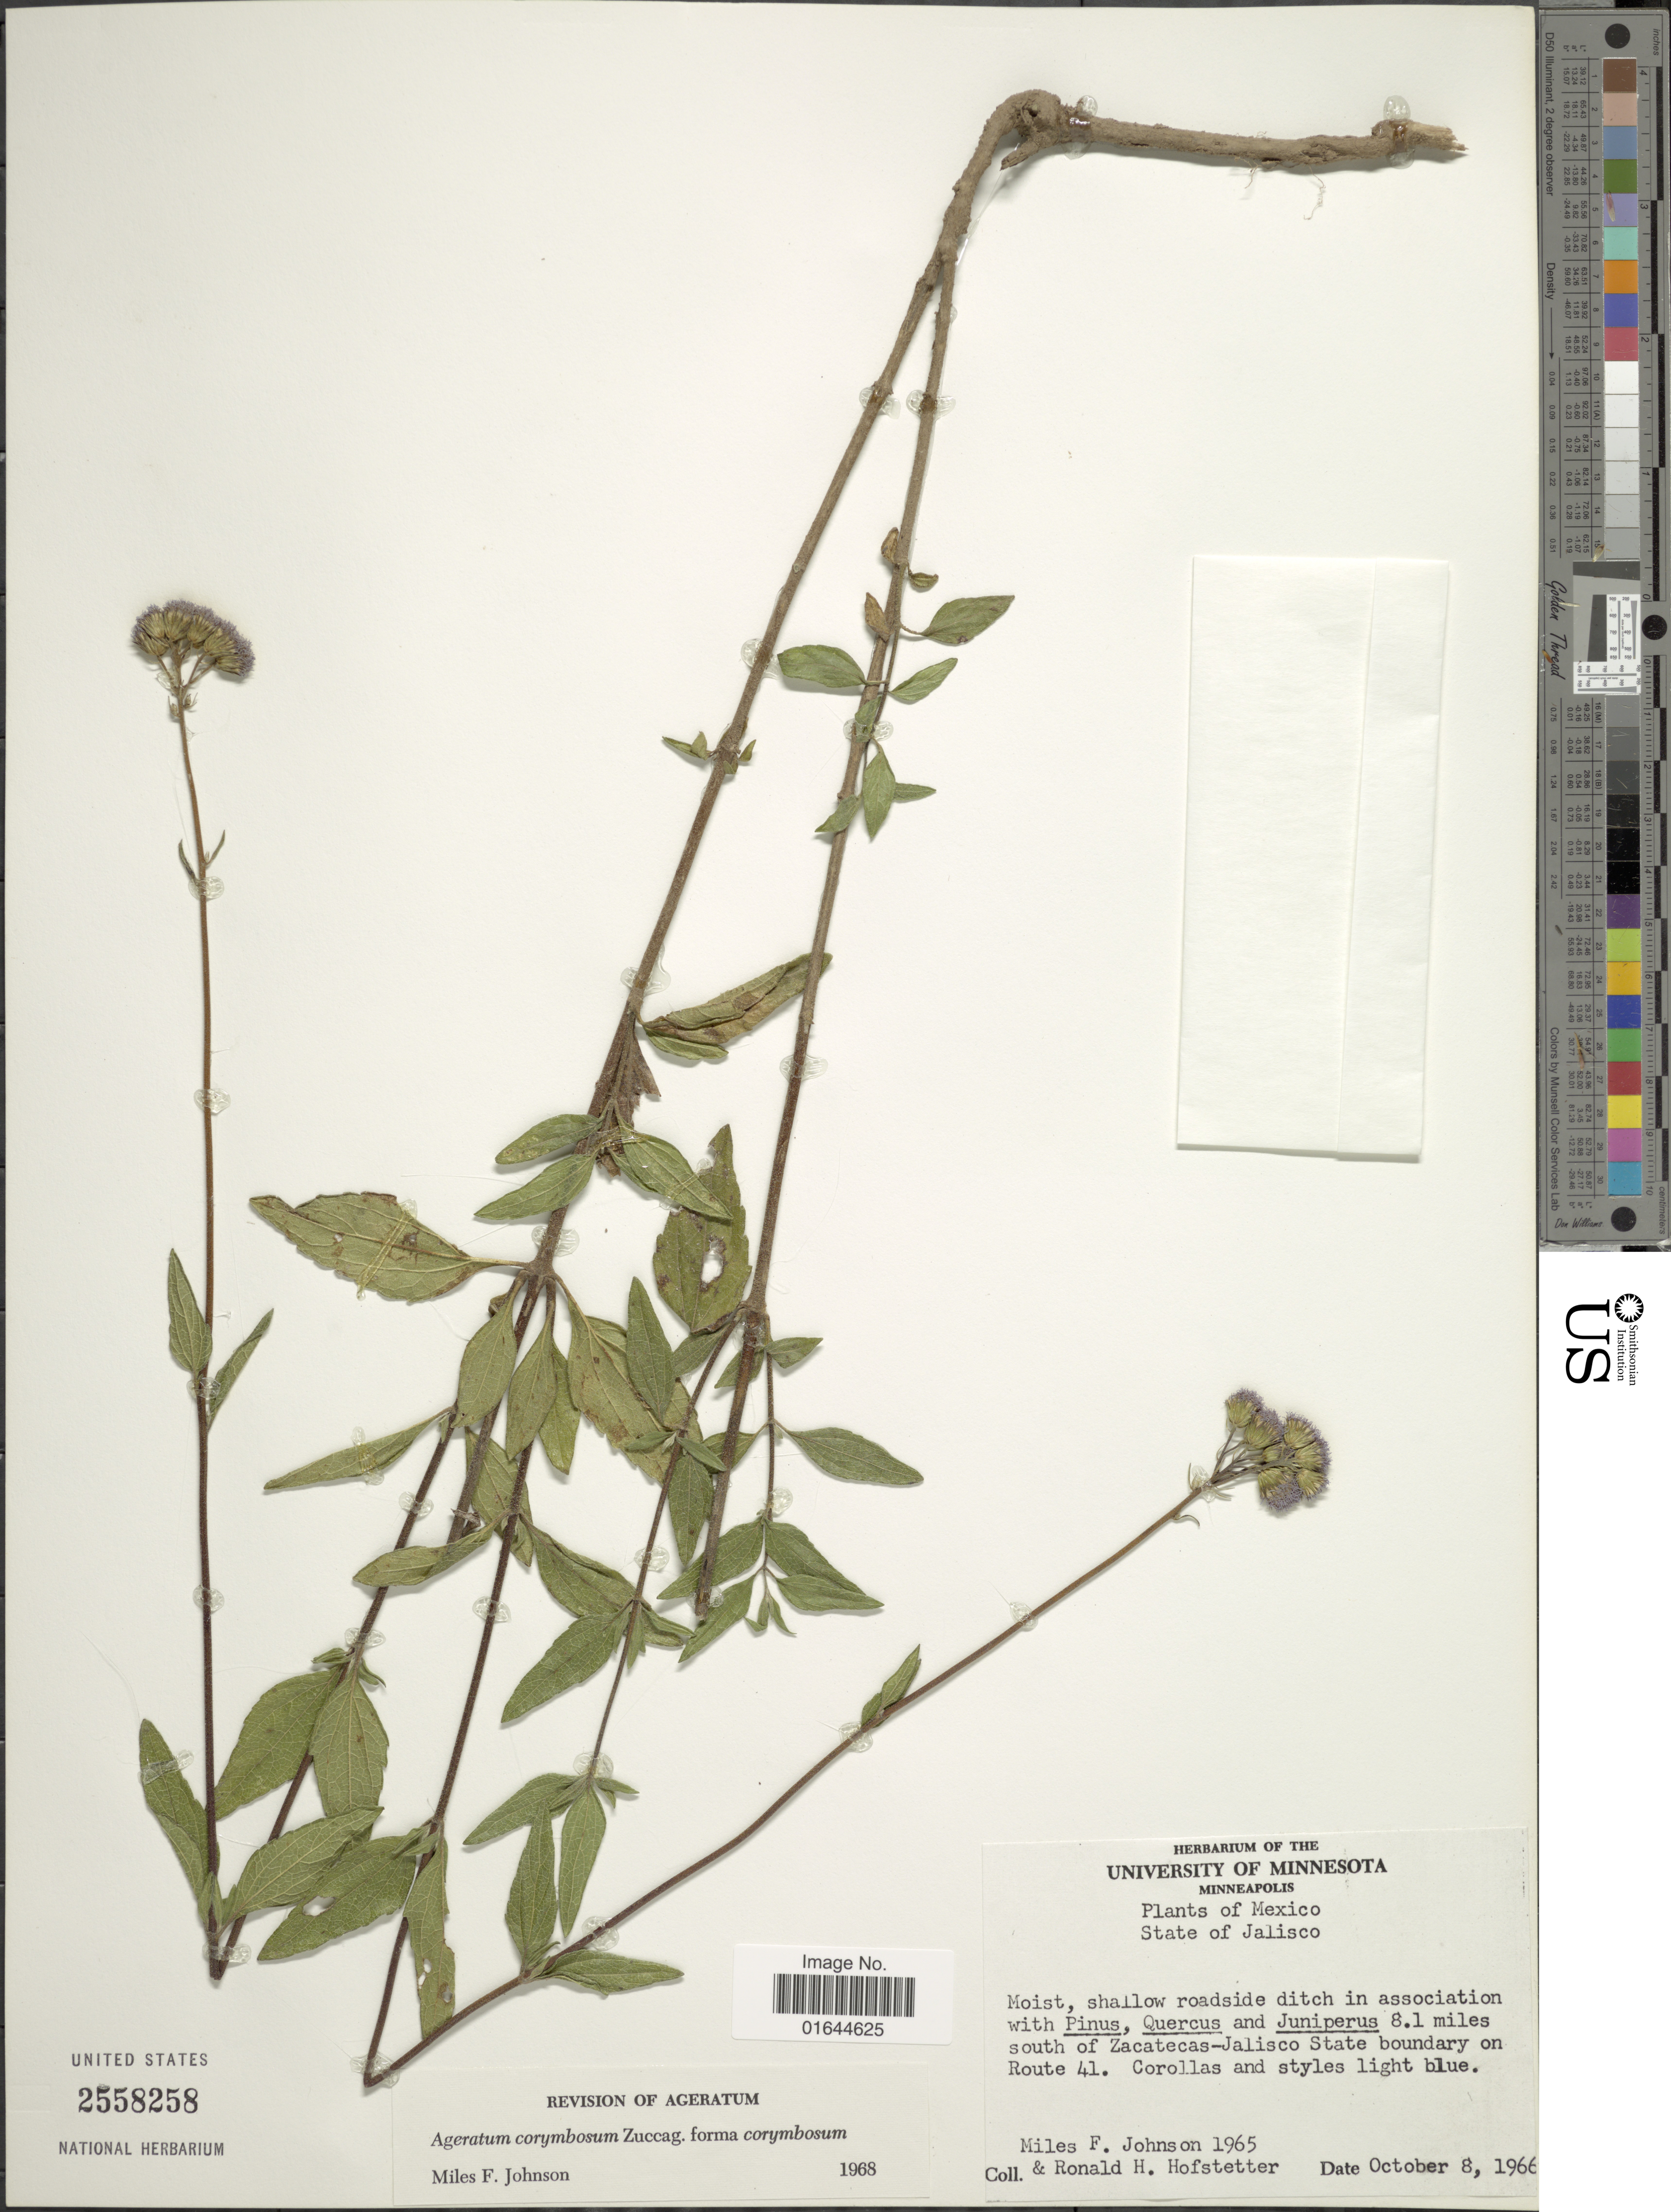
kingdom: Plantae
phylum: Tracheophyta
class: Magnoliopsida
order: Asterales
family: Asteraceae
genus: Ageratum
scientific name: Ageratum corymbosum f. corymbosum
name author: Zuccagni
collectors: M. F. Johnson & R. Hofstetter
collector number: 1965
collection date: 1966-10-08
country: Mexico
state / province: Jalisco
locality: Mexico, Jalisco. 8.1 miles south of Zacatecas-Jalisco State boundary on Route 41.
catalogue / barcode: US 2558258